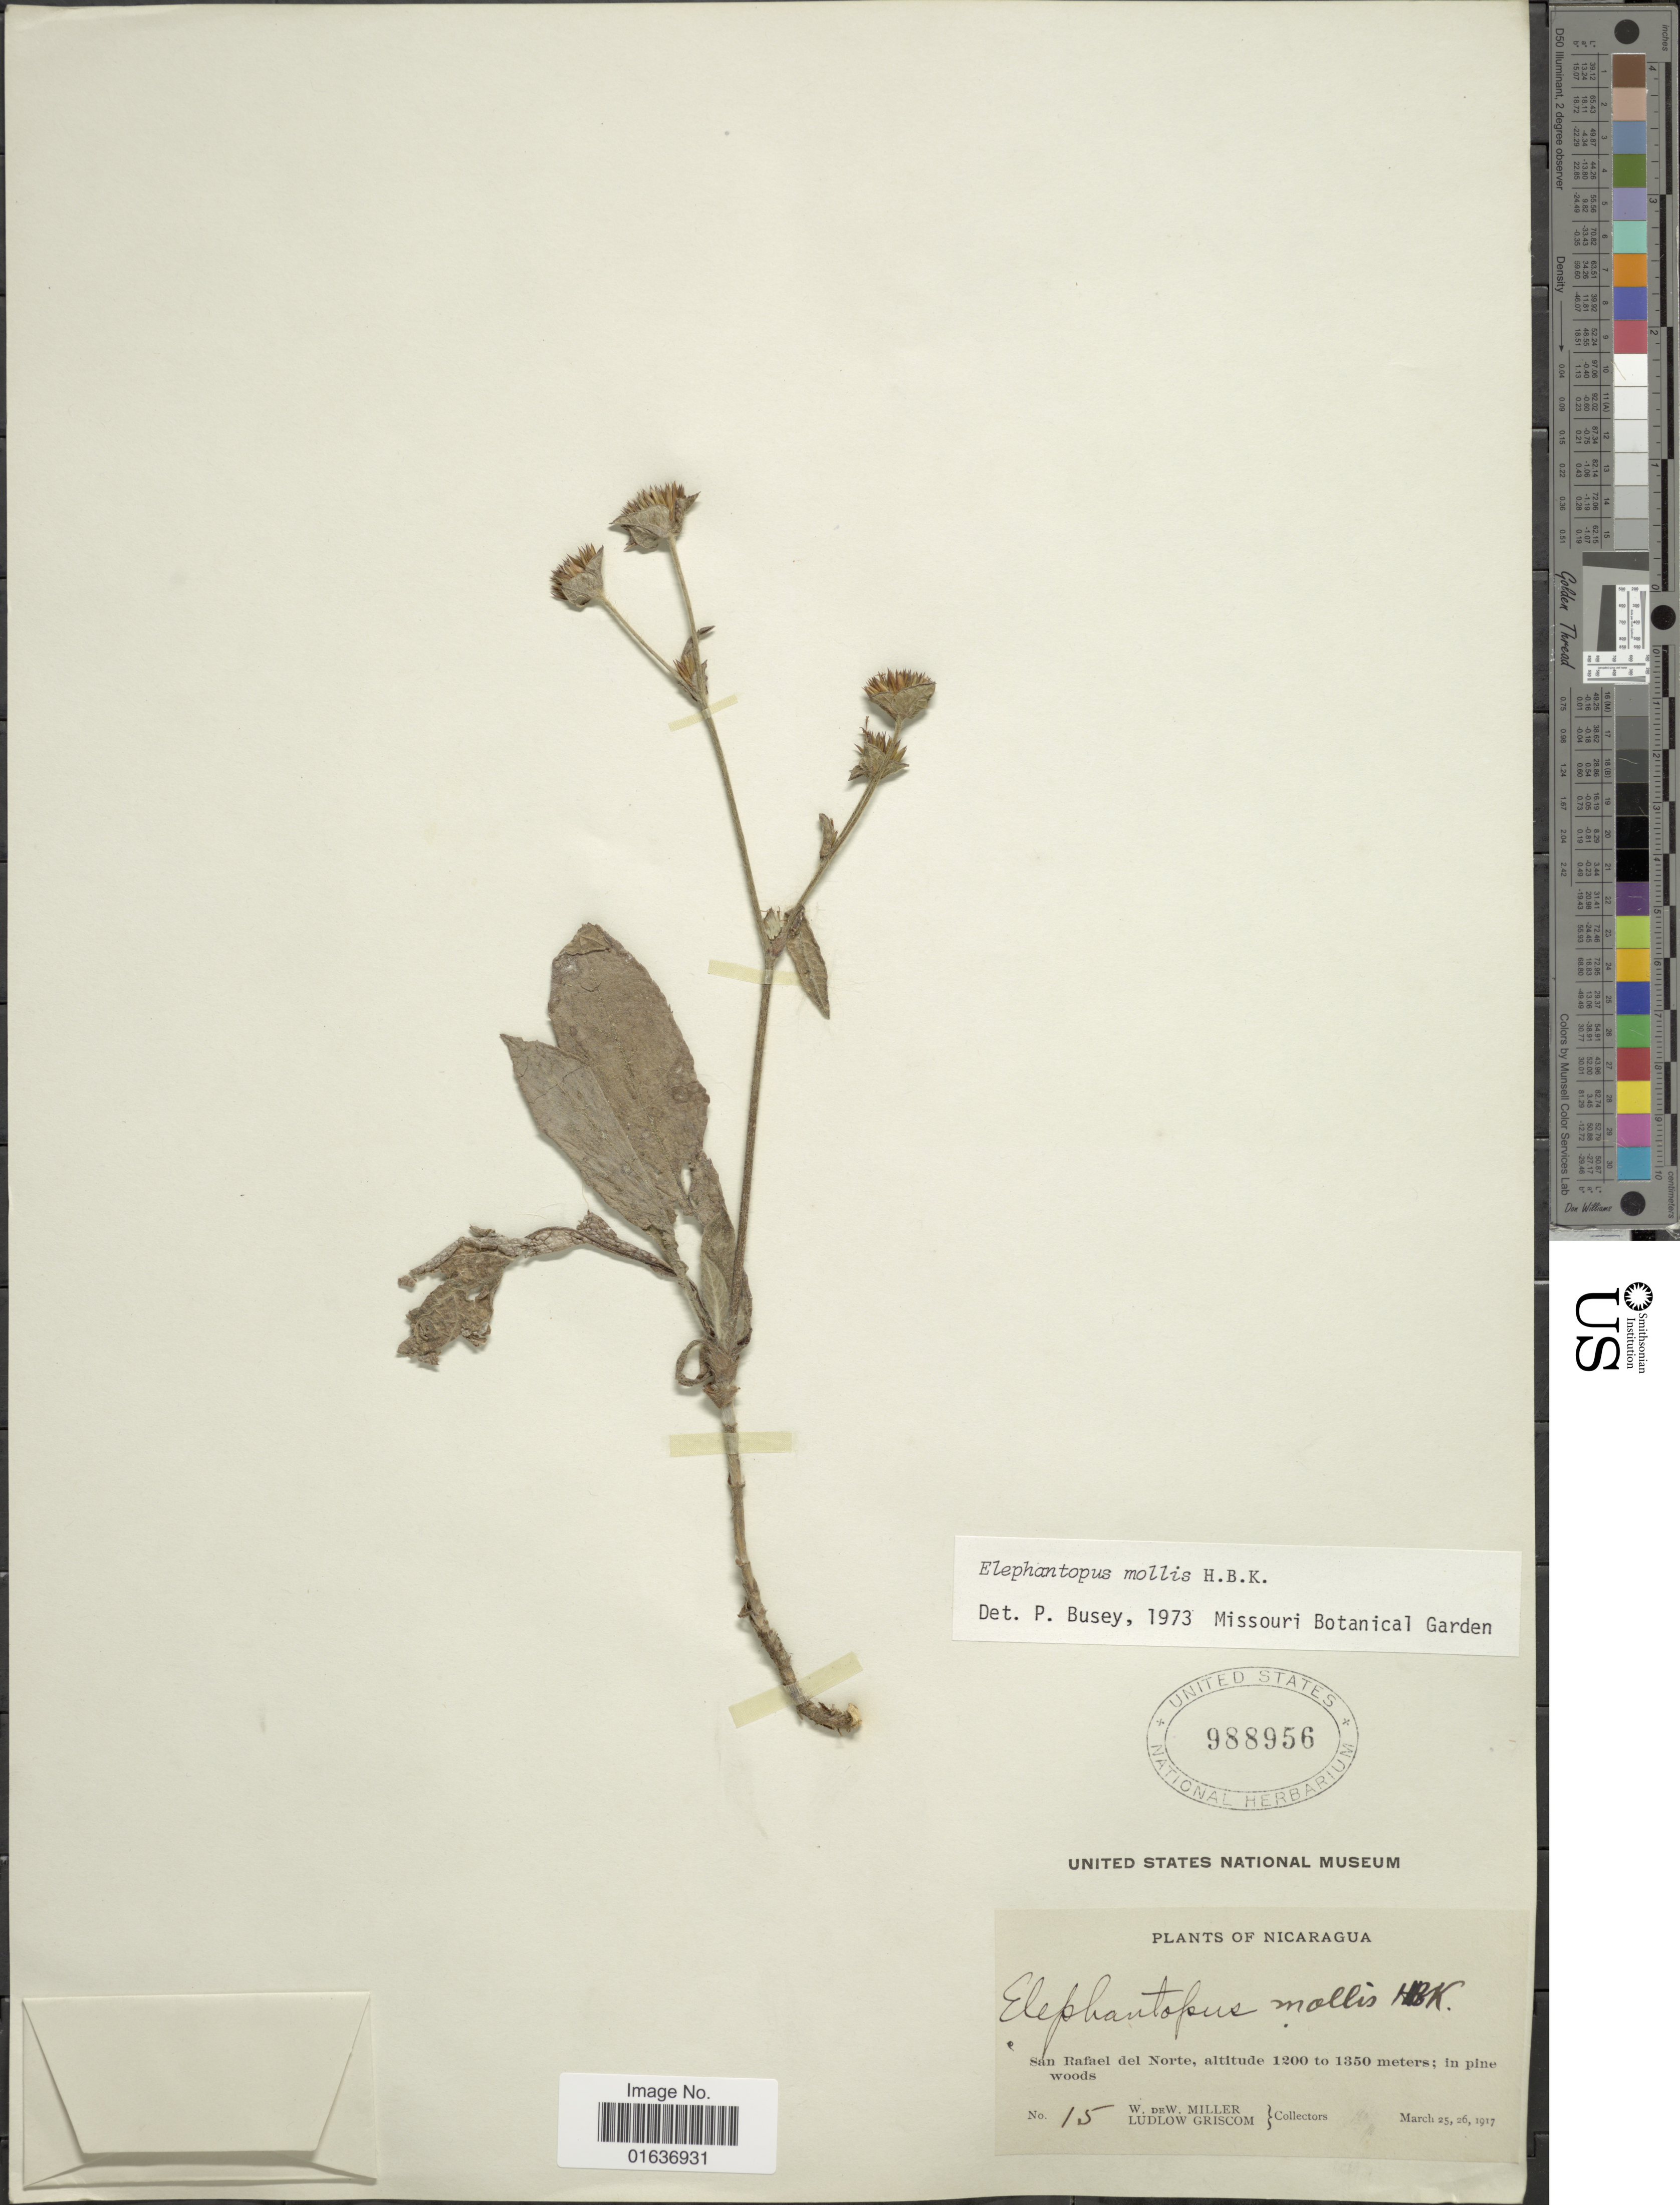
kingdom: Plantae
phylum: Tracheophyta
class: Magnoliopsida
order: Asterales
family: Asteraceae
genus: Elephantopus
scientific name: Elephantopus mollis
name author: Kunth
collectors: W. W. Miller & L. Griscom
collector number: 15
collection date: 1917-03-25/1917-03-26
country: Nicaragua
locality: San Rafael del Norte, in pine woods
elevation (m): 1200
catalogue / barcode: US 988956